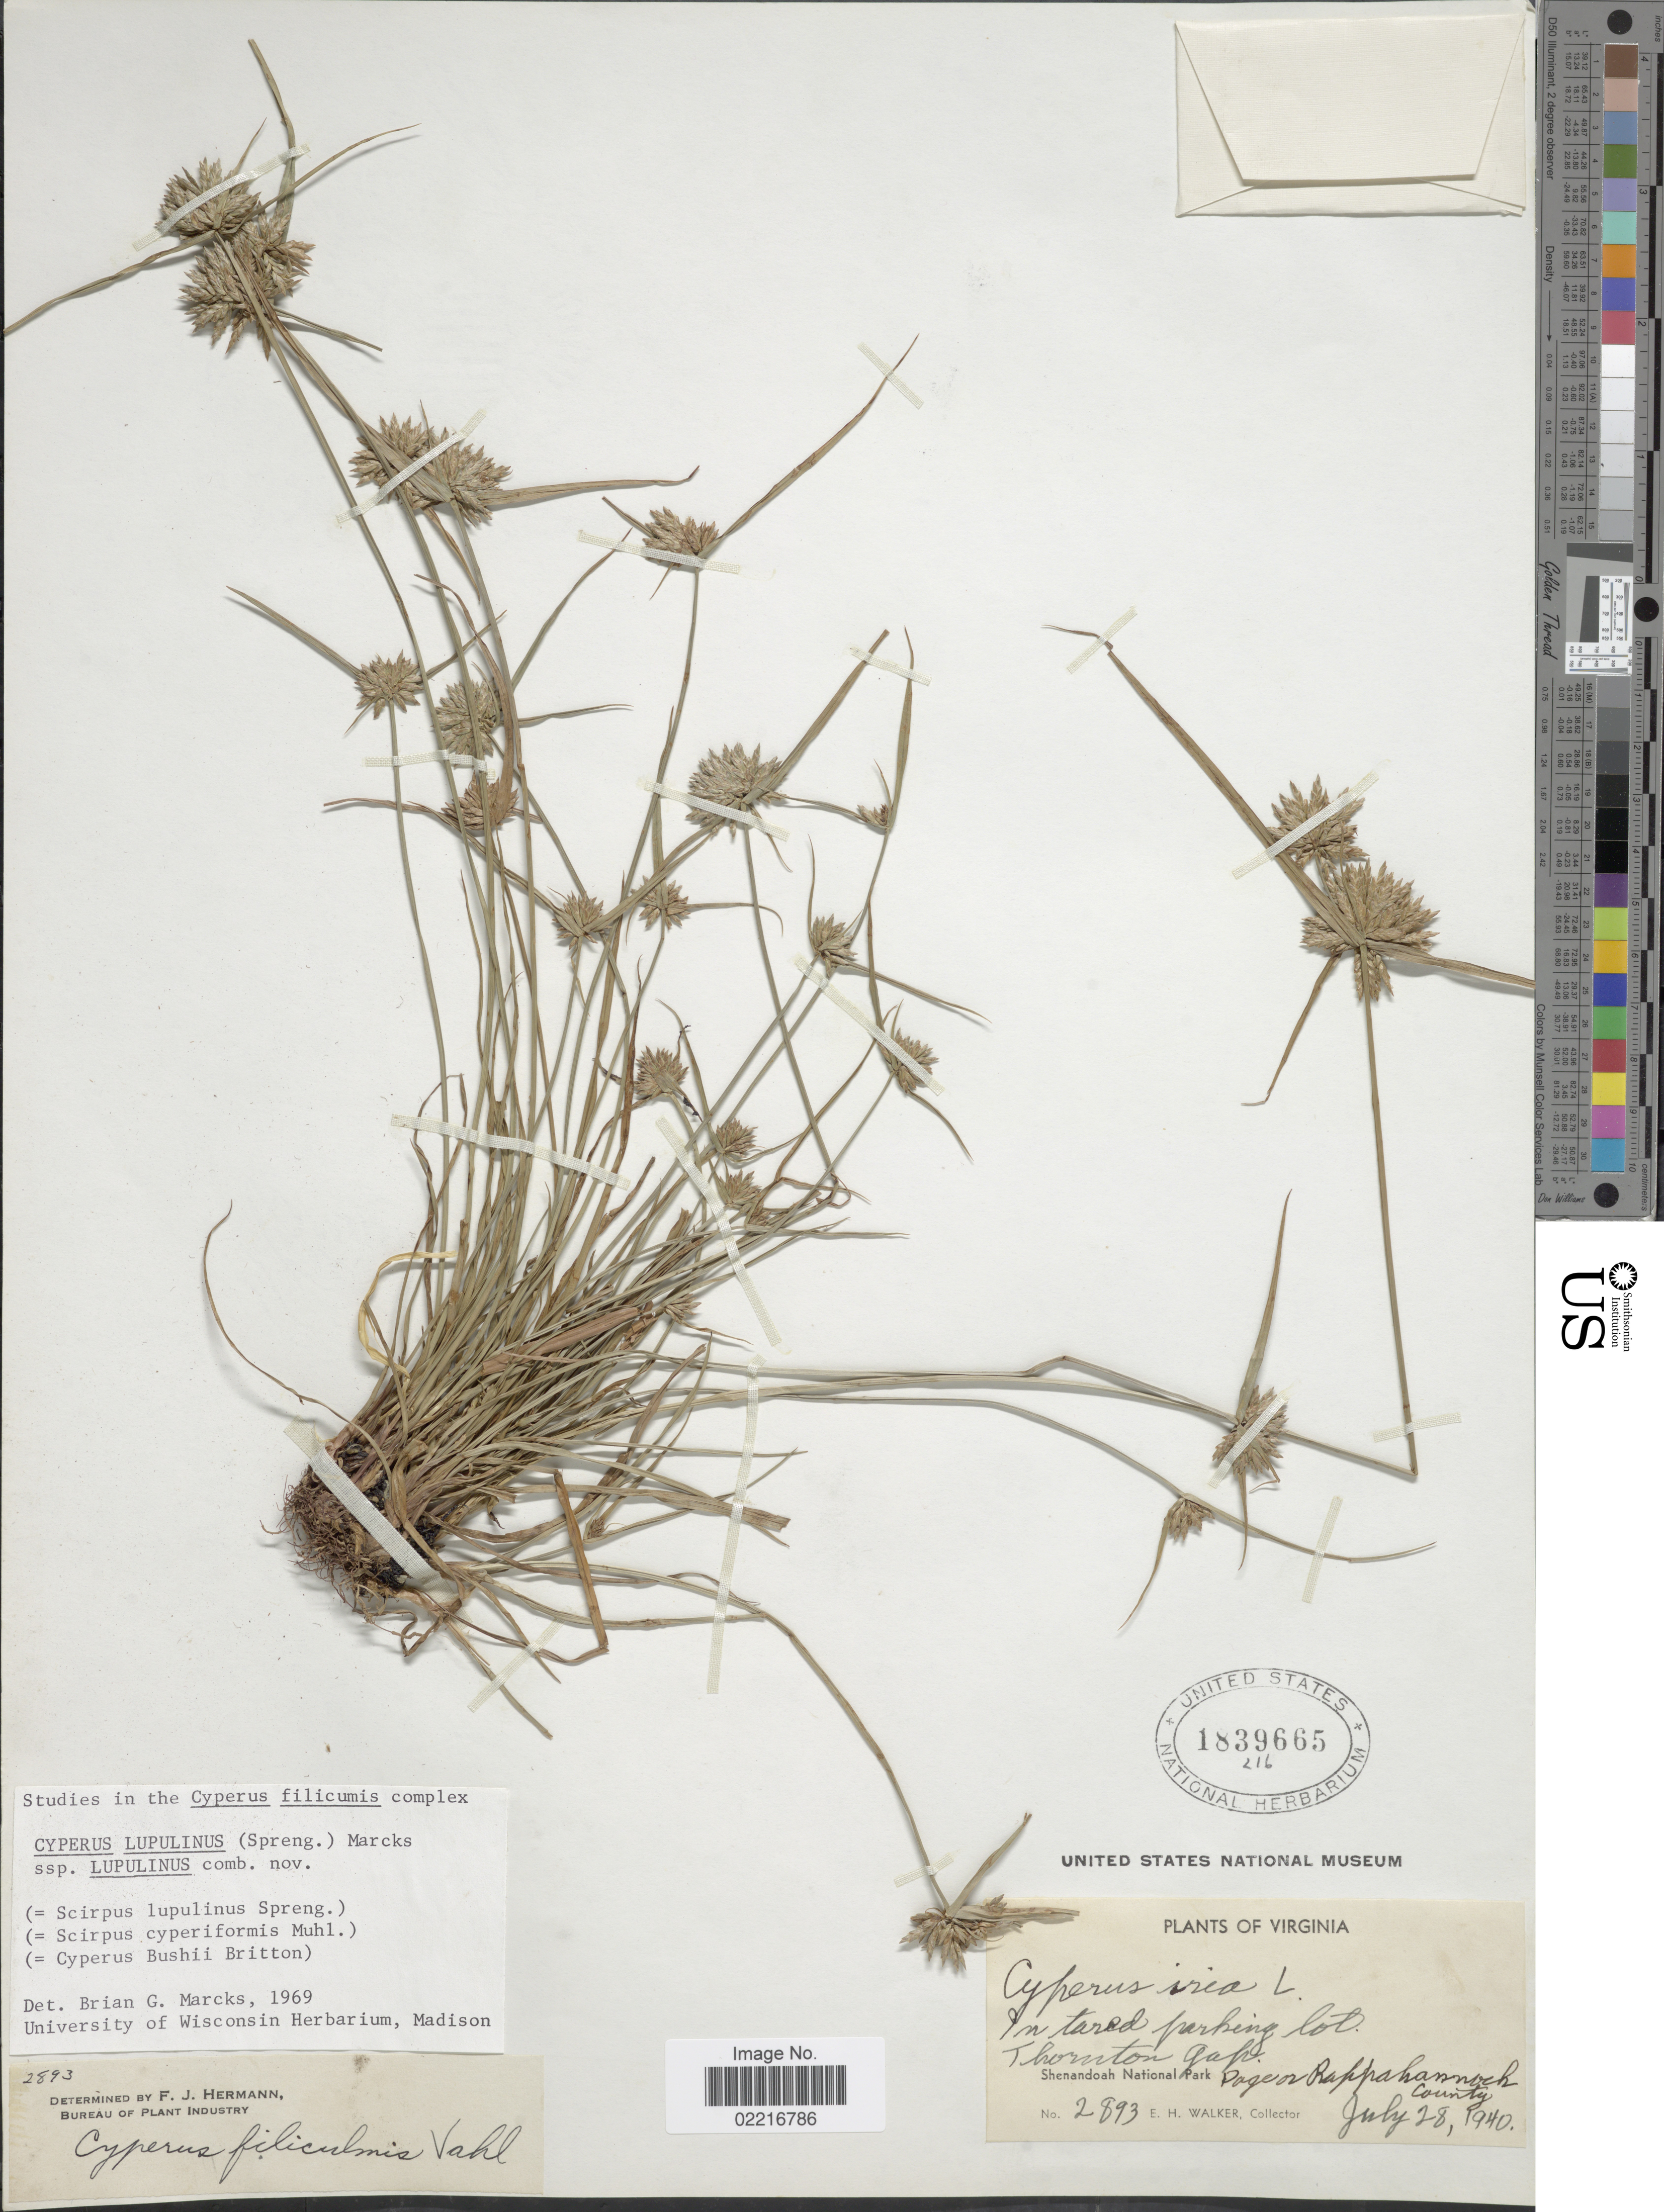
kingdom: Plantae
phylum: Tracheophyta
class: Liliopsida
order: Poales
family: Cyperaceae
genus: Cyperus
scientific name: Cyperus lupulinus subsp. lupulinus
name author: (Spreng.) Marcks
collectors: E. H. Walker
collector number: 2893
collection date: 1940-07-28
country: United States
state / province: Virginia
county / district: Page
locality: In tared parking lot. Thornton Gap. Shenandoah National Park, Page or Rappahannock County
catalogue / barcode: US 1839665